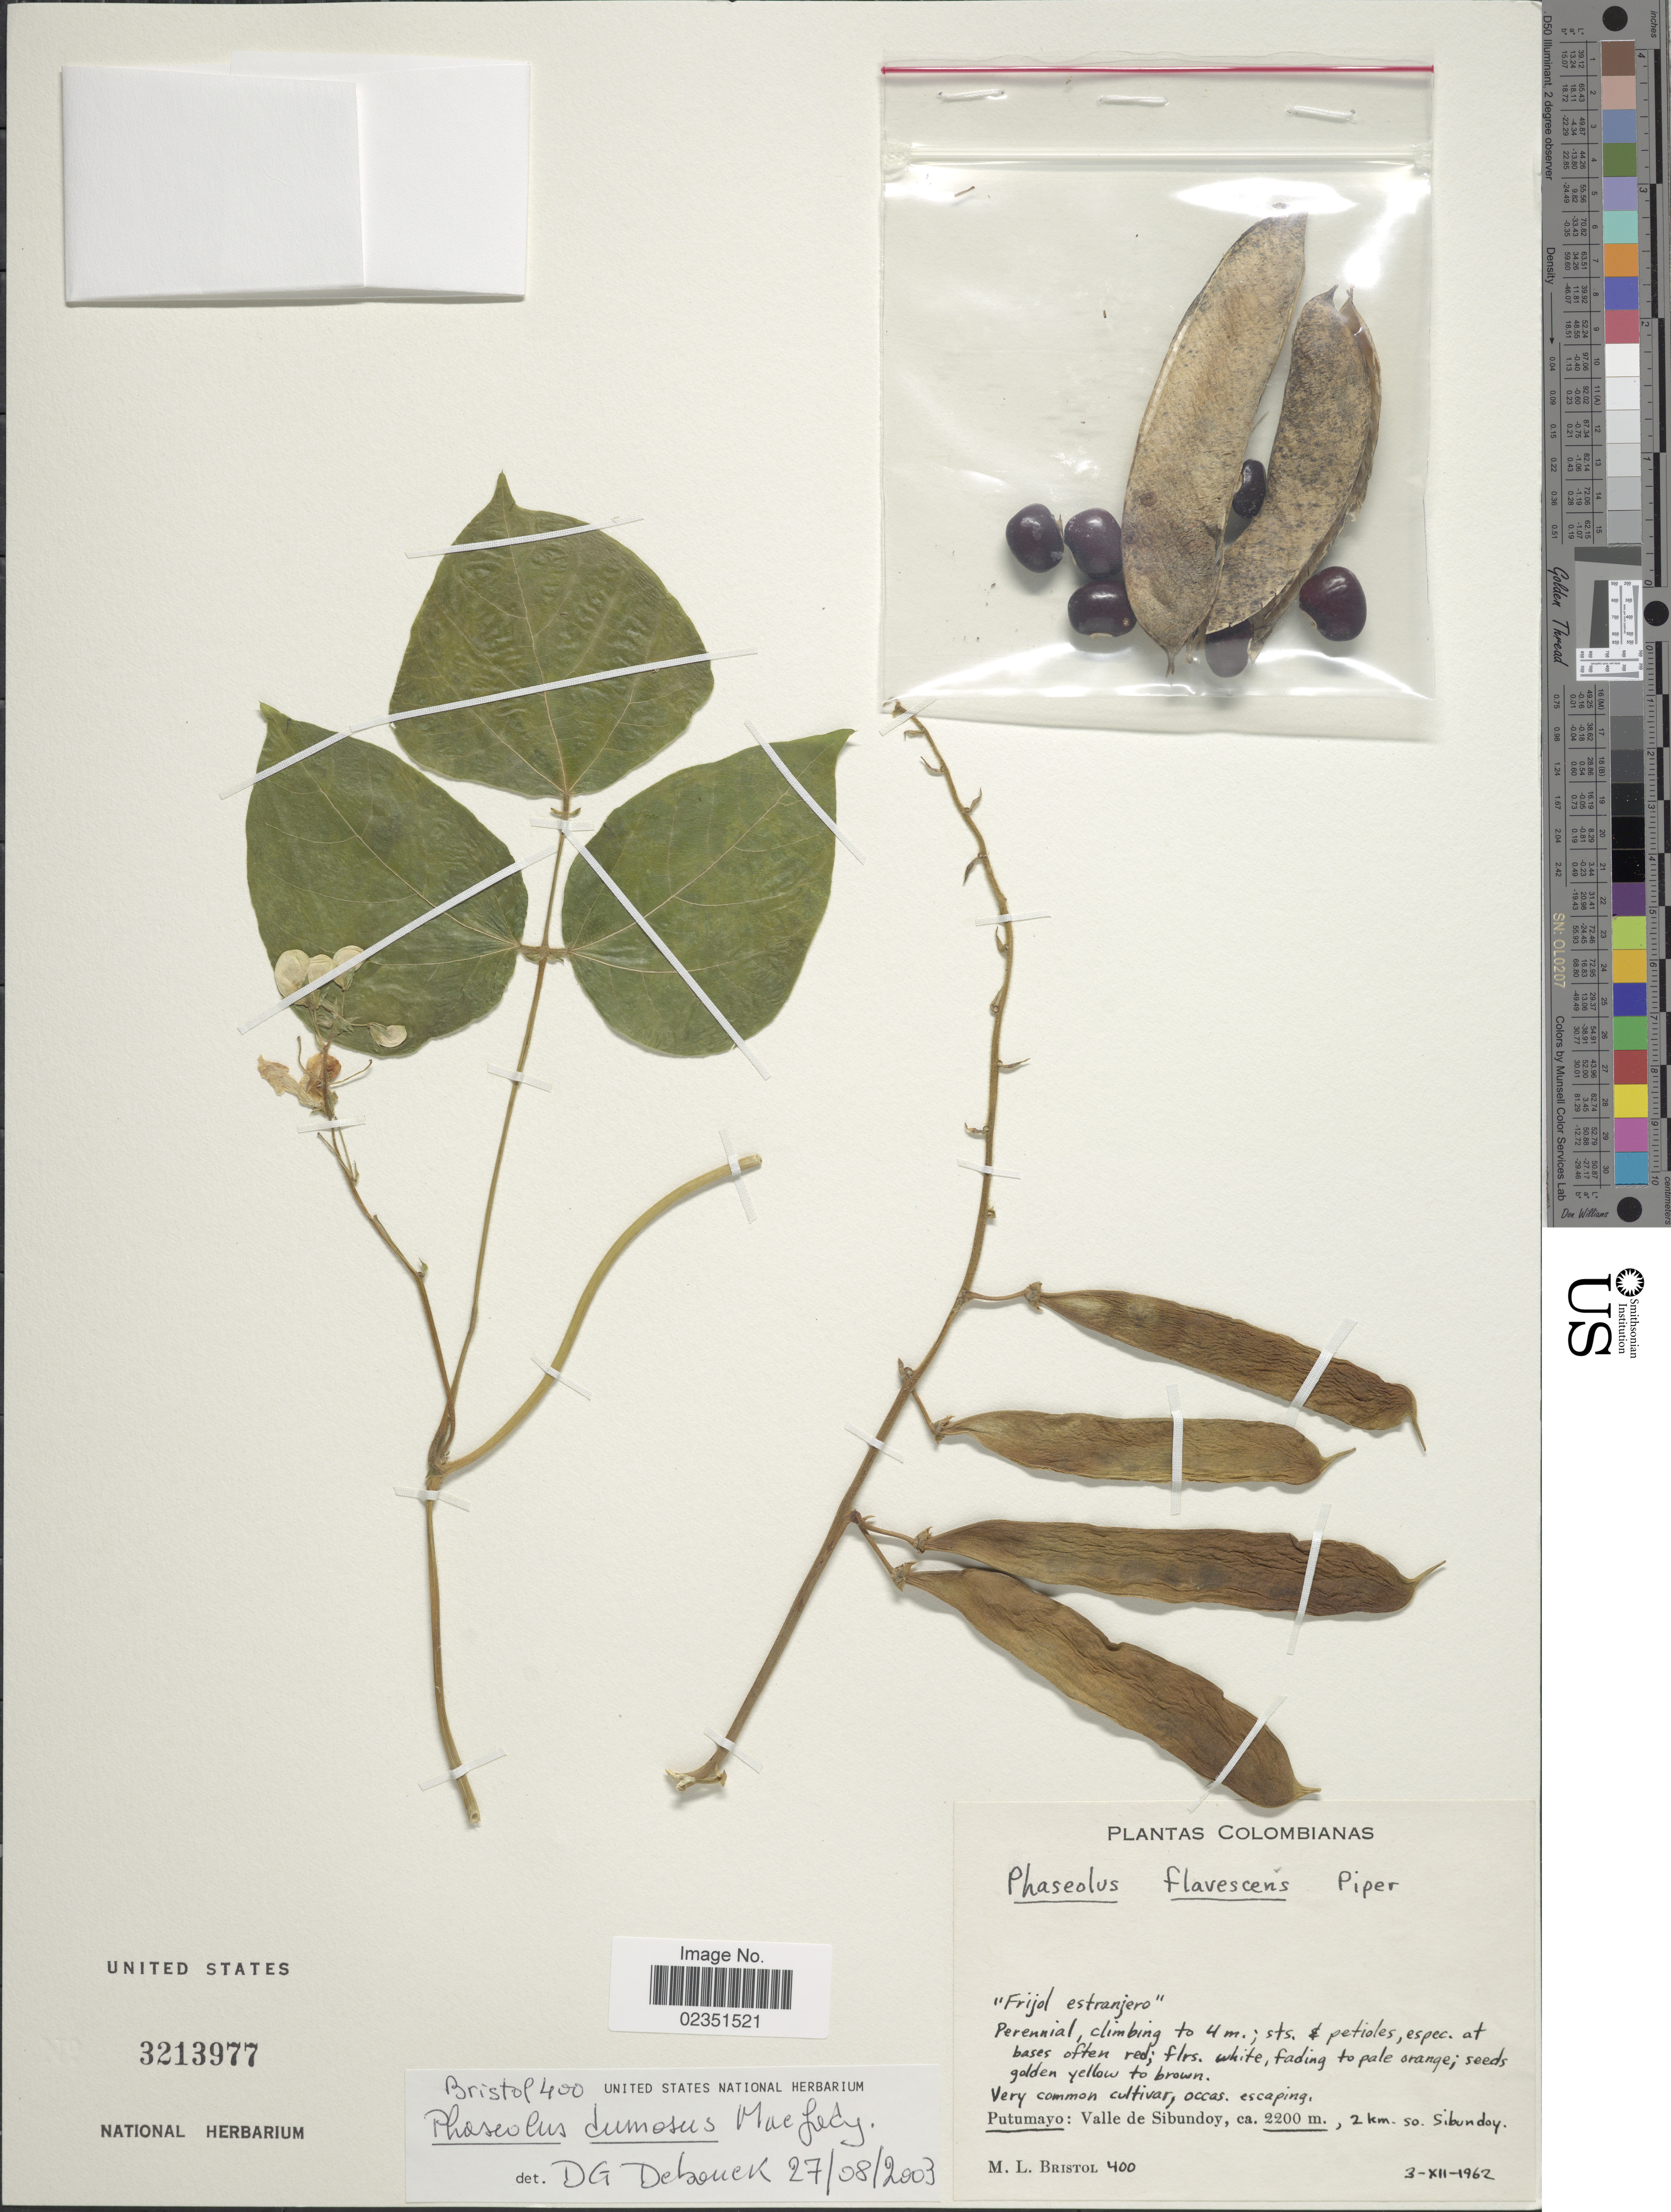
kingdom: Plantae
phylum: Tracheophyta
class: Magnoliopsida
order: Fabales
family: Fabaceae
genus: Phaseolus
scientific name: Phaseolus dumosus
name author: Macfad.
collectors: M. L. Bristol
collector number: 400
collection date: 1962-12-03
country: Colombia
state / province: Putumayo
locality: Valle de Sibundoy, 2 km. so. Sibundoy. Cultivar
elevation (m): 2200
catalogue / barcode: US 3213977